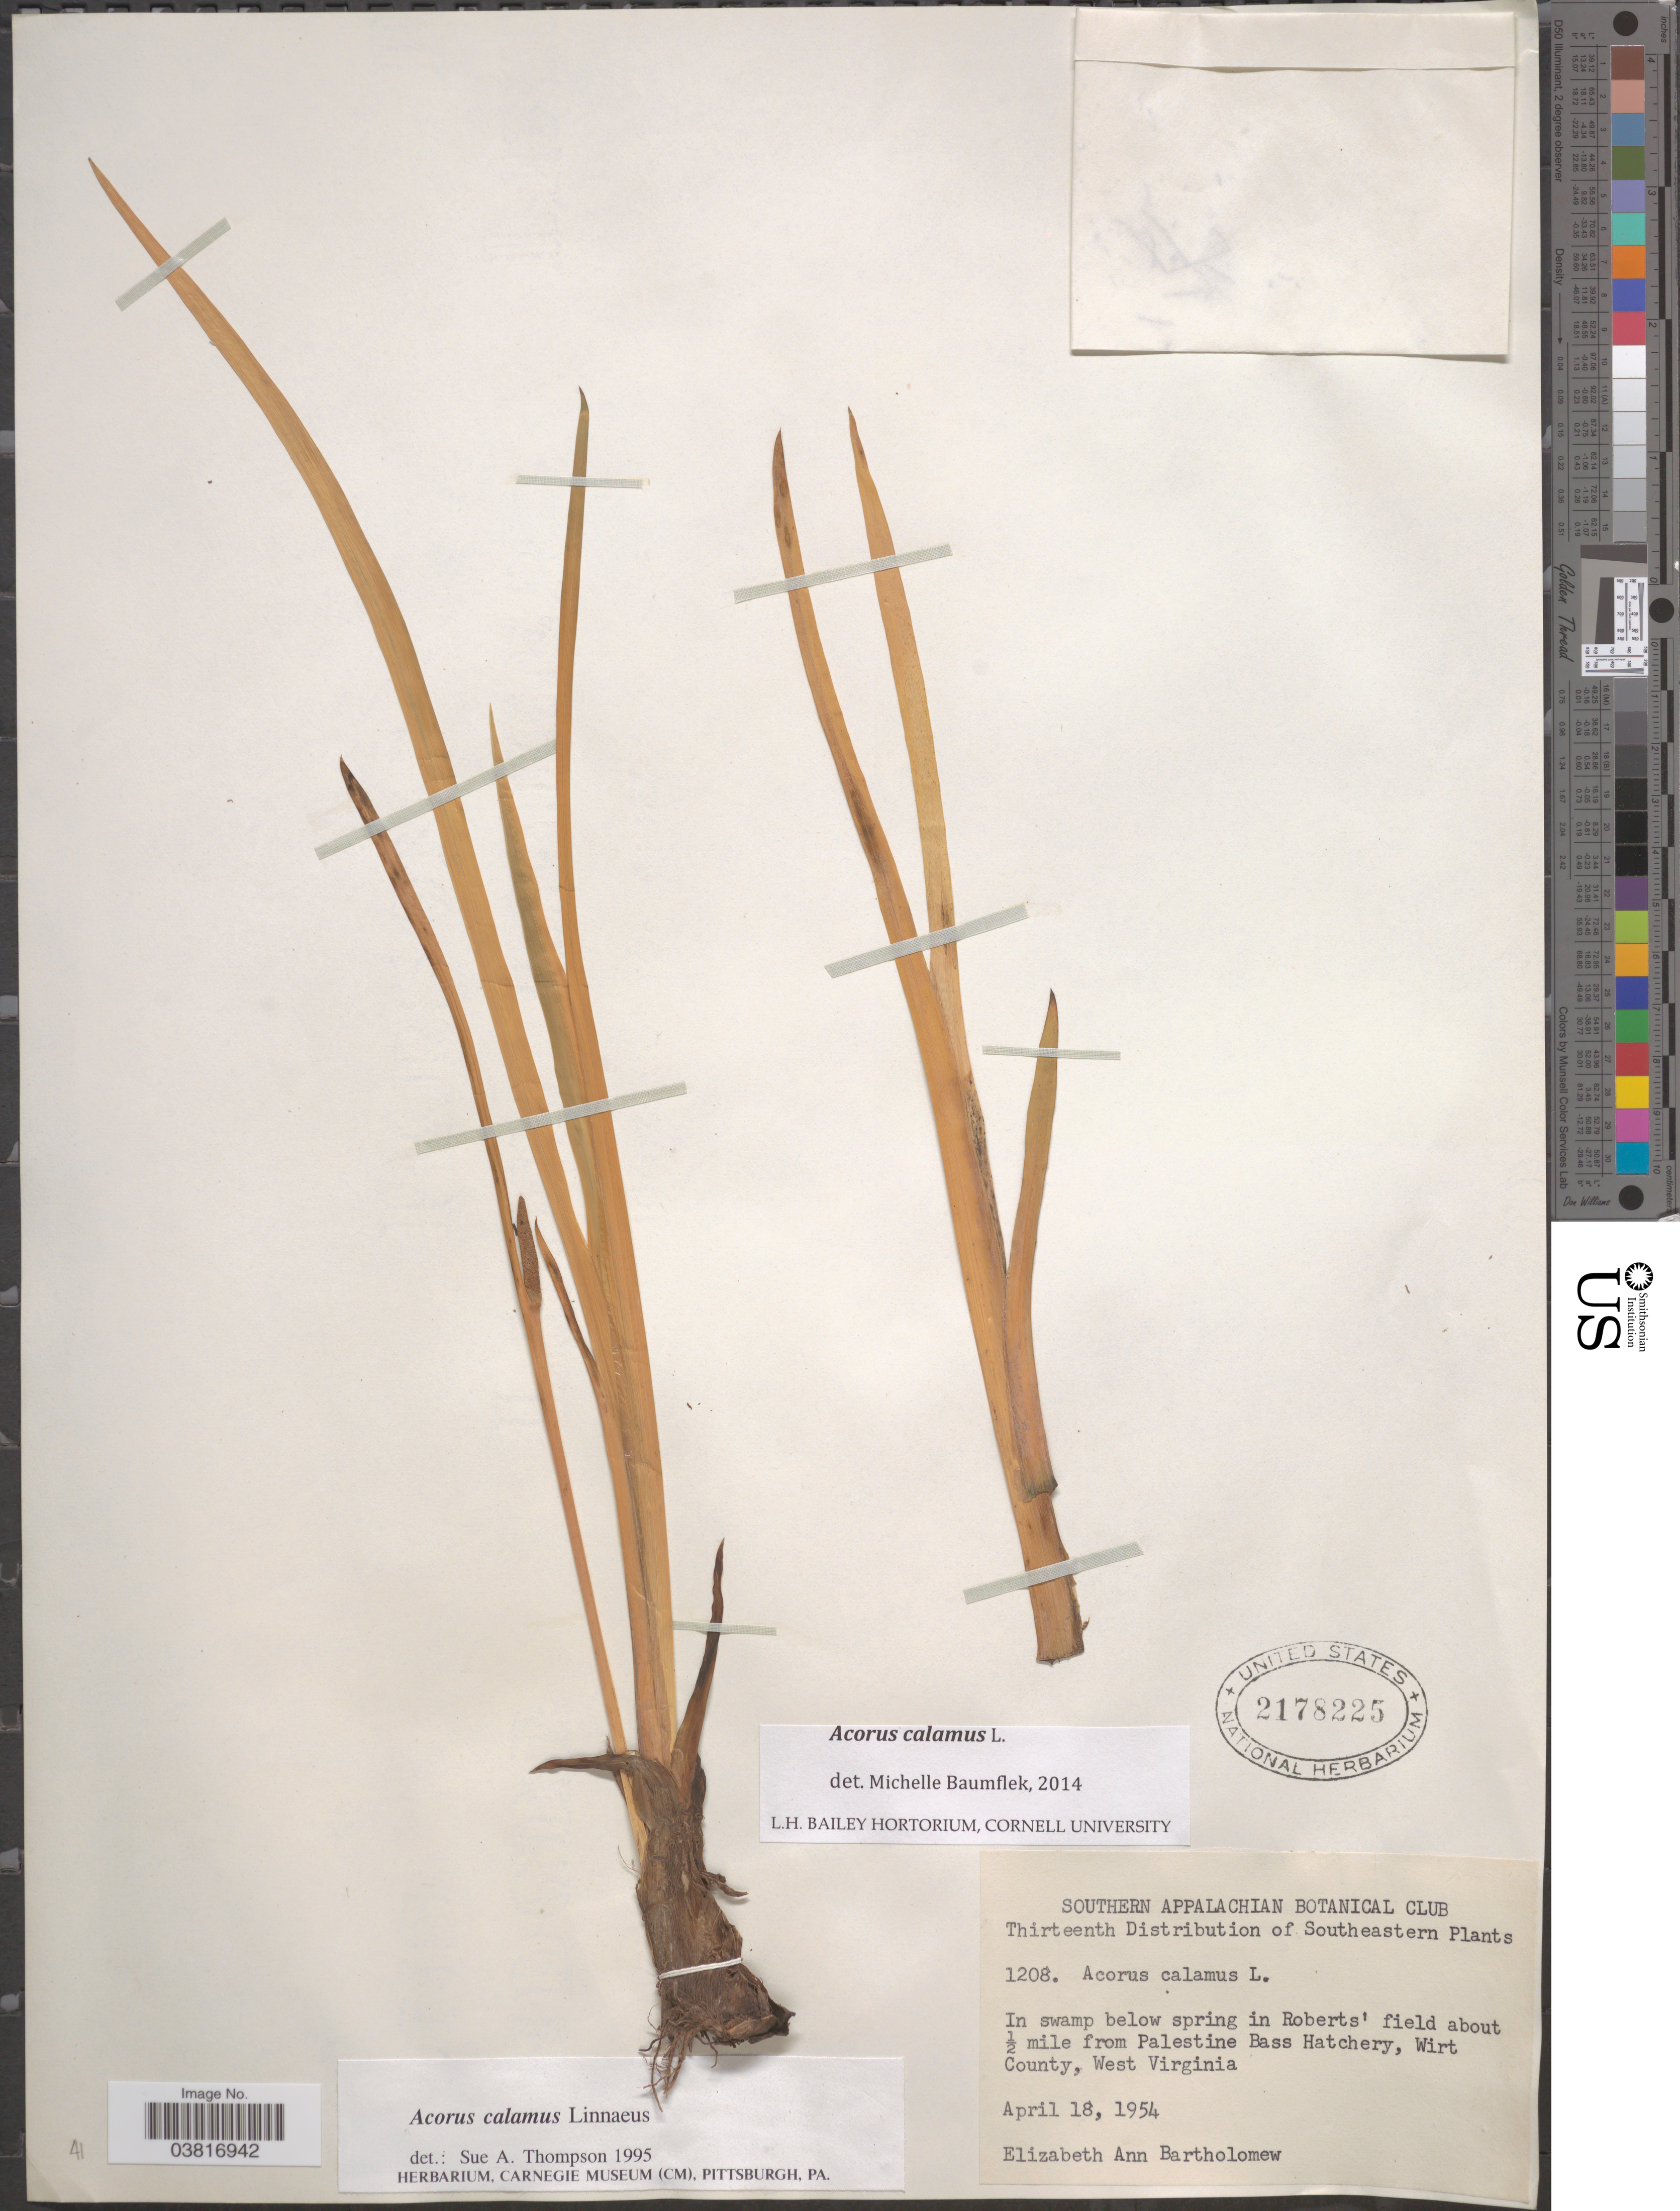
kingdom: Plantae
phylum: Tracheophyta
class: Liliopsida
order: Acorales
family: Acoraceae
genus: Acorus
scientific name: Acorus calamus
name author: L.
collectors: E. Bartholomew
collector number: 1208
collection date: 1954-04-18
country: United States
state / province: West Virginia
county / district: Wirt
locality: Southern Appalachian Botanical Club. Southeastern [unsure placement]. In Robert's field about ½ mile from Palestine Bass Hatchery, Wirt County.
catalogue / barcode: US 2178225